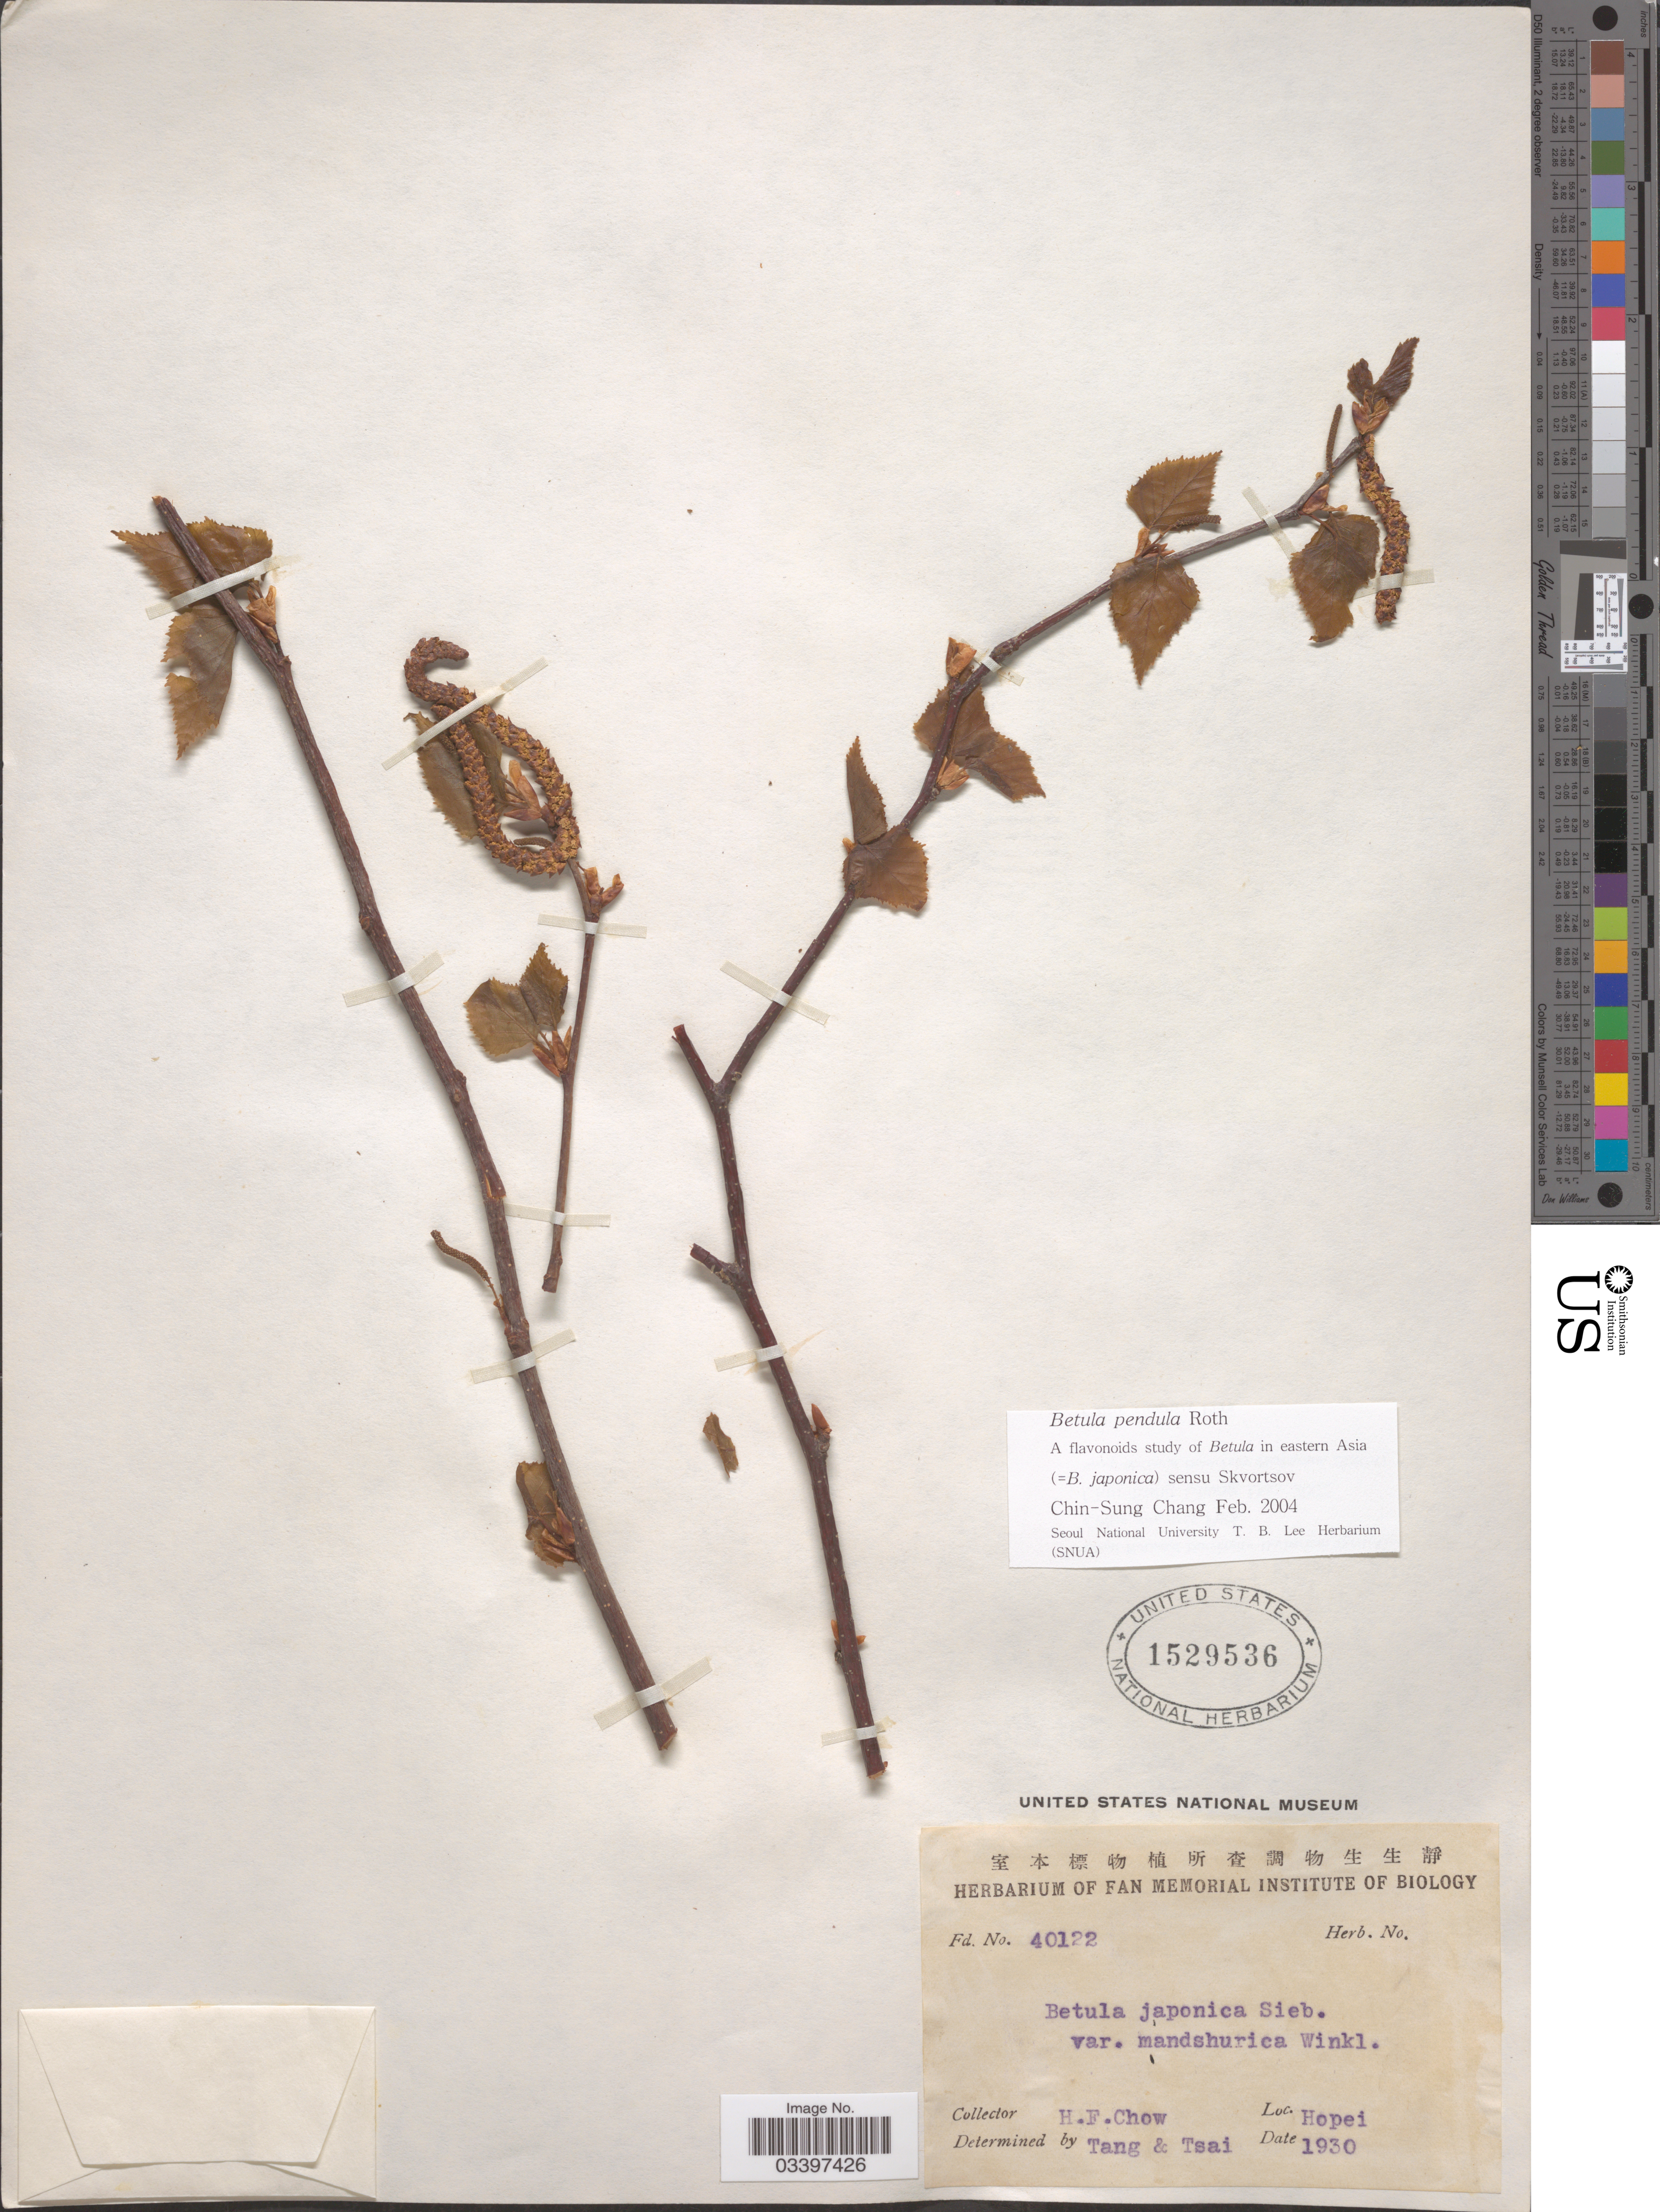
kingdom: Plantae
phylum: Tracheophyta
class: Magnoliopsida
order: Fagales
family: Betulaceae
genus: Betula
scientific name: Betula pendula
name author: Roth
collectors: H. Chow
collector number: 40122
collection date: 1930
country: China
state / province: Hebei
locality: Hopei.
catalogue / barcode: US 1529536